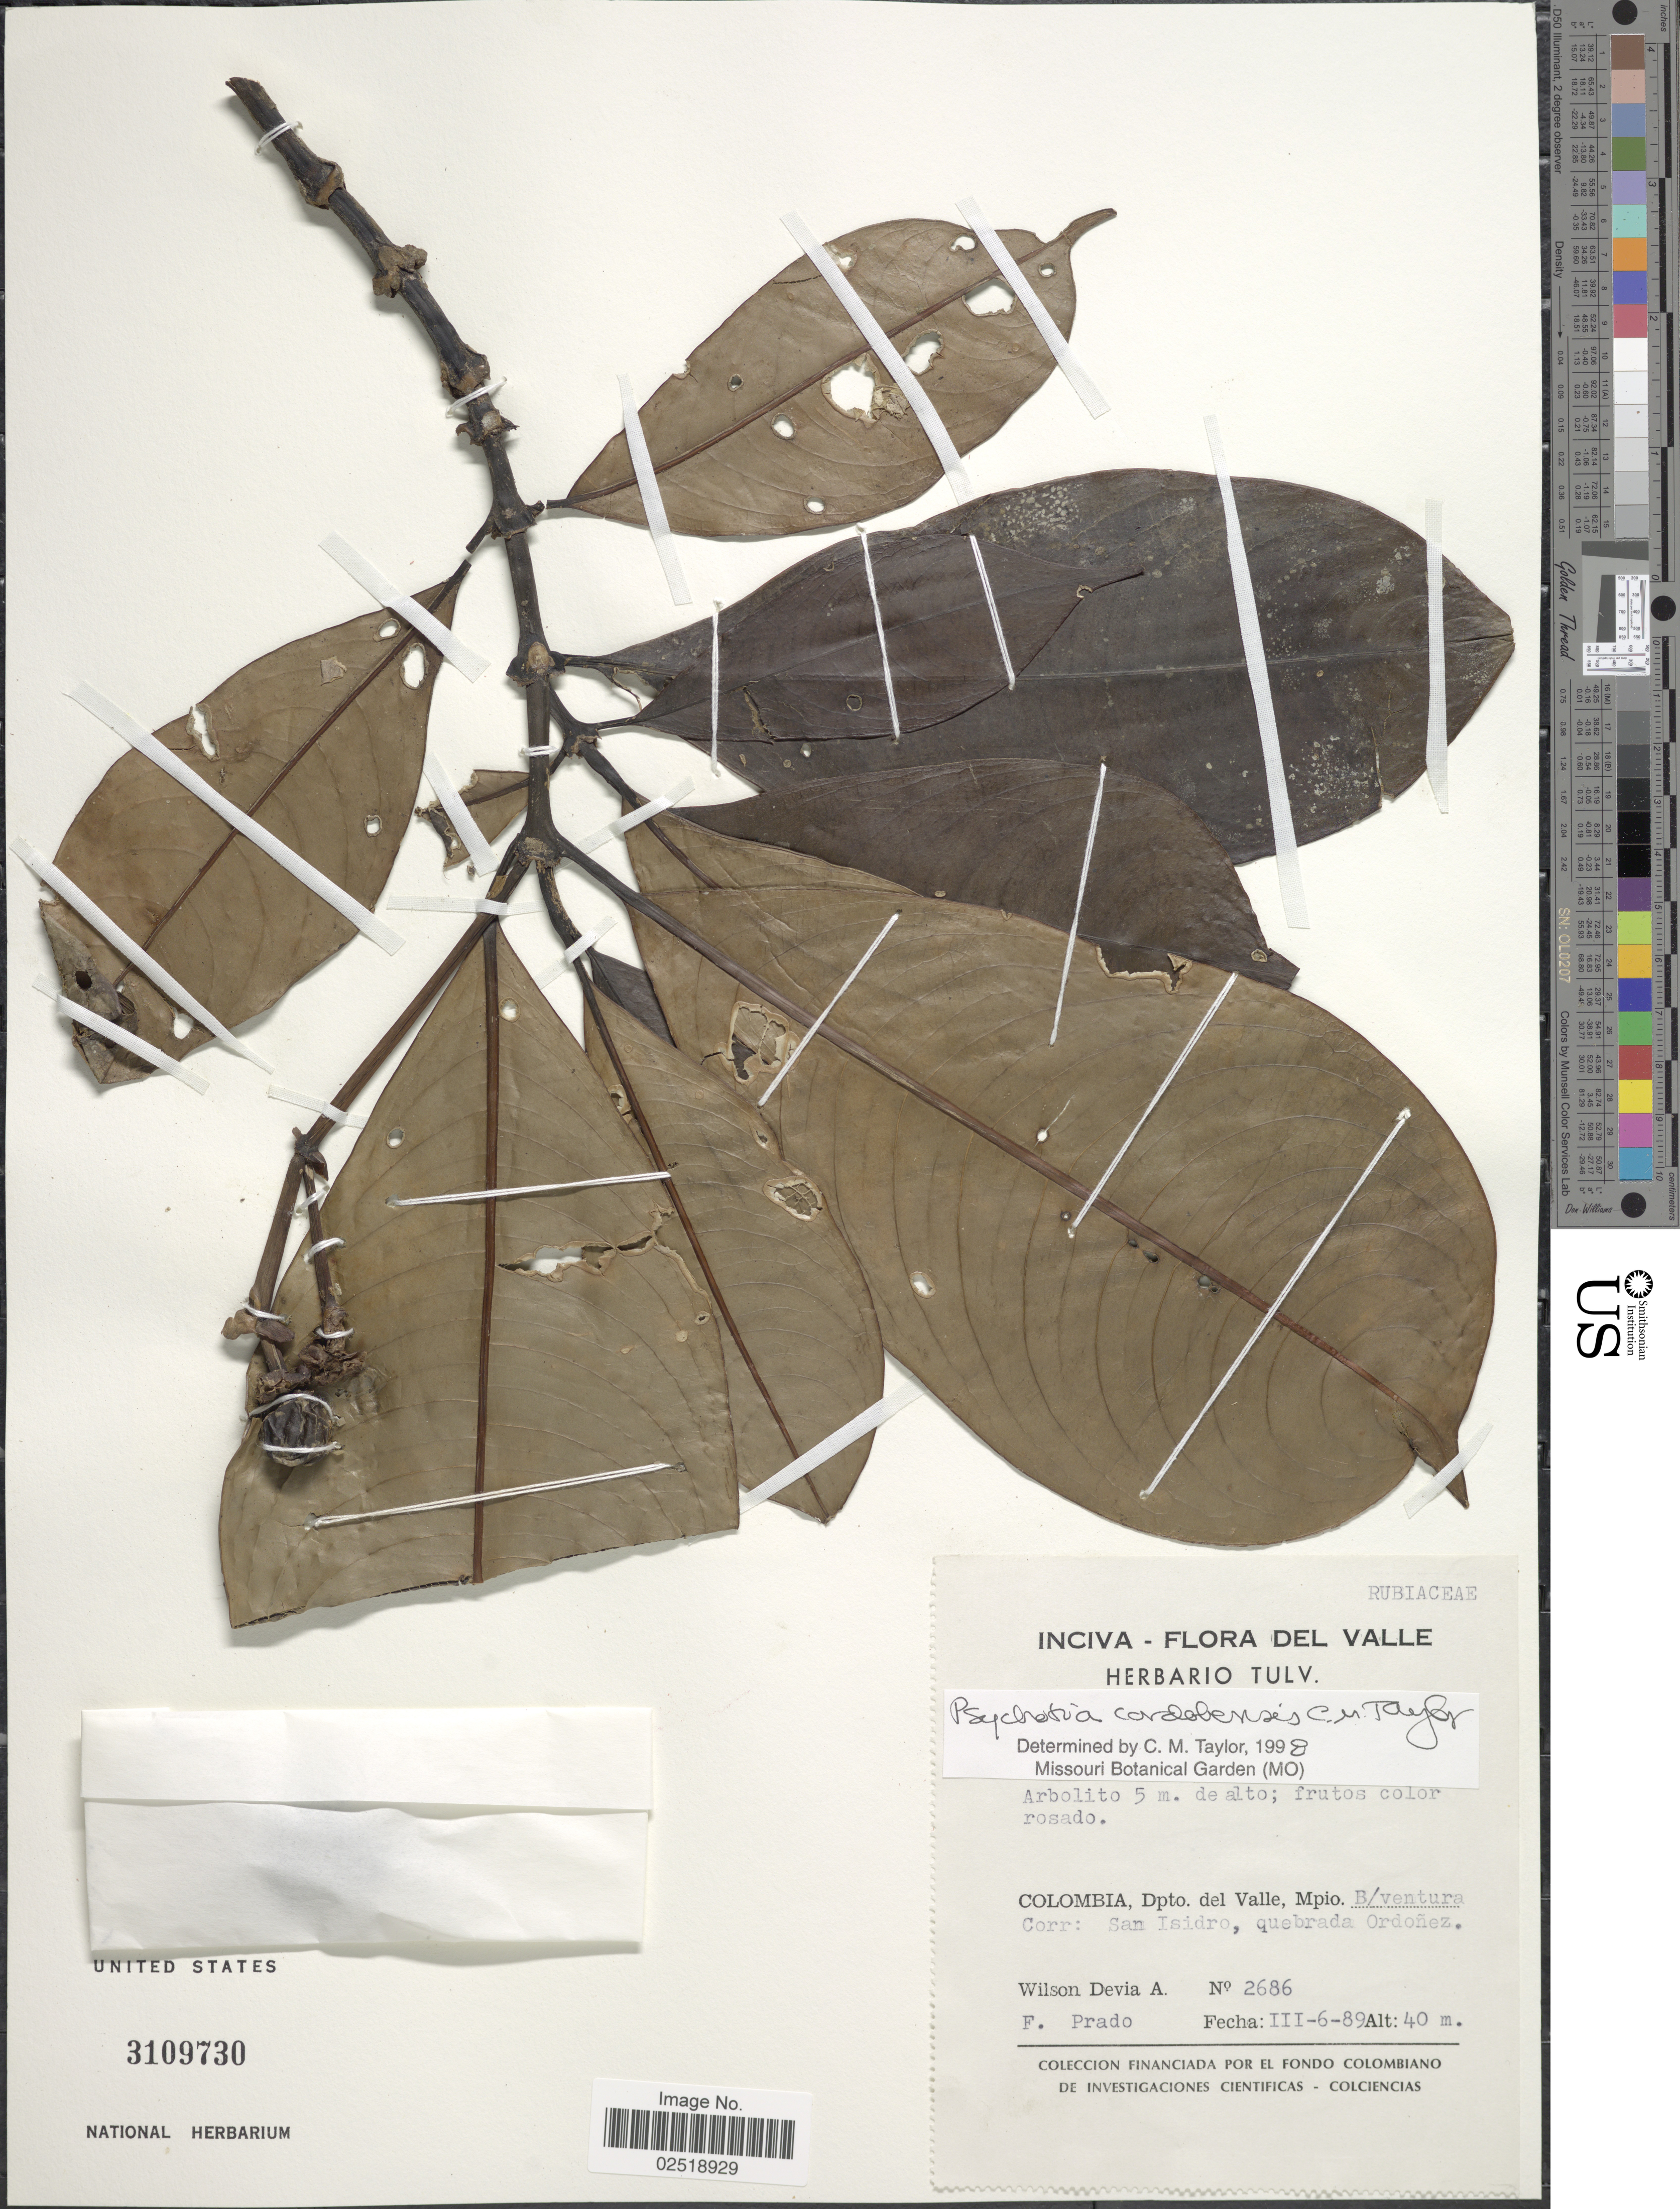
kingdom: Plantae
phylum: Tracheophyta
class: Magnoliopsida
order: Gentianales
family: Rubiaceae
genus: Psychotria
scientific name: Psychotria cordobensis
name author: C.M. Taylor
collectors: W. Devia A. & F. Prado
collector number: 2686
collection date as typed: Transcribed d/m/y: 6/3/89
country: Colombia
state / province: Valle del Cauca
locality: Dpto del Valle, Mpio B/ventura Corr: San Isidro, quebrada Ordoñez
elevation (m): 40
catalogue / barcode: US 3109730